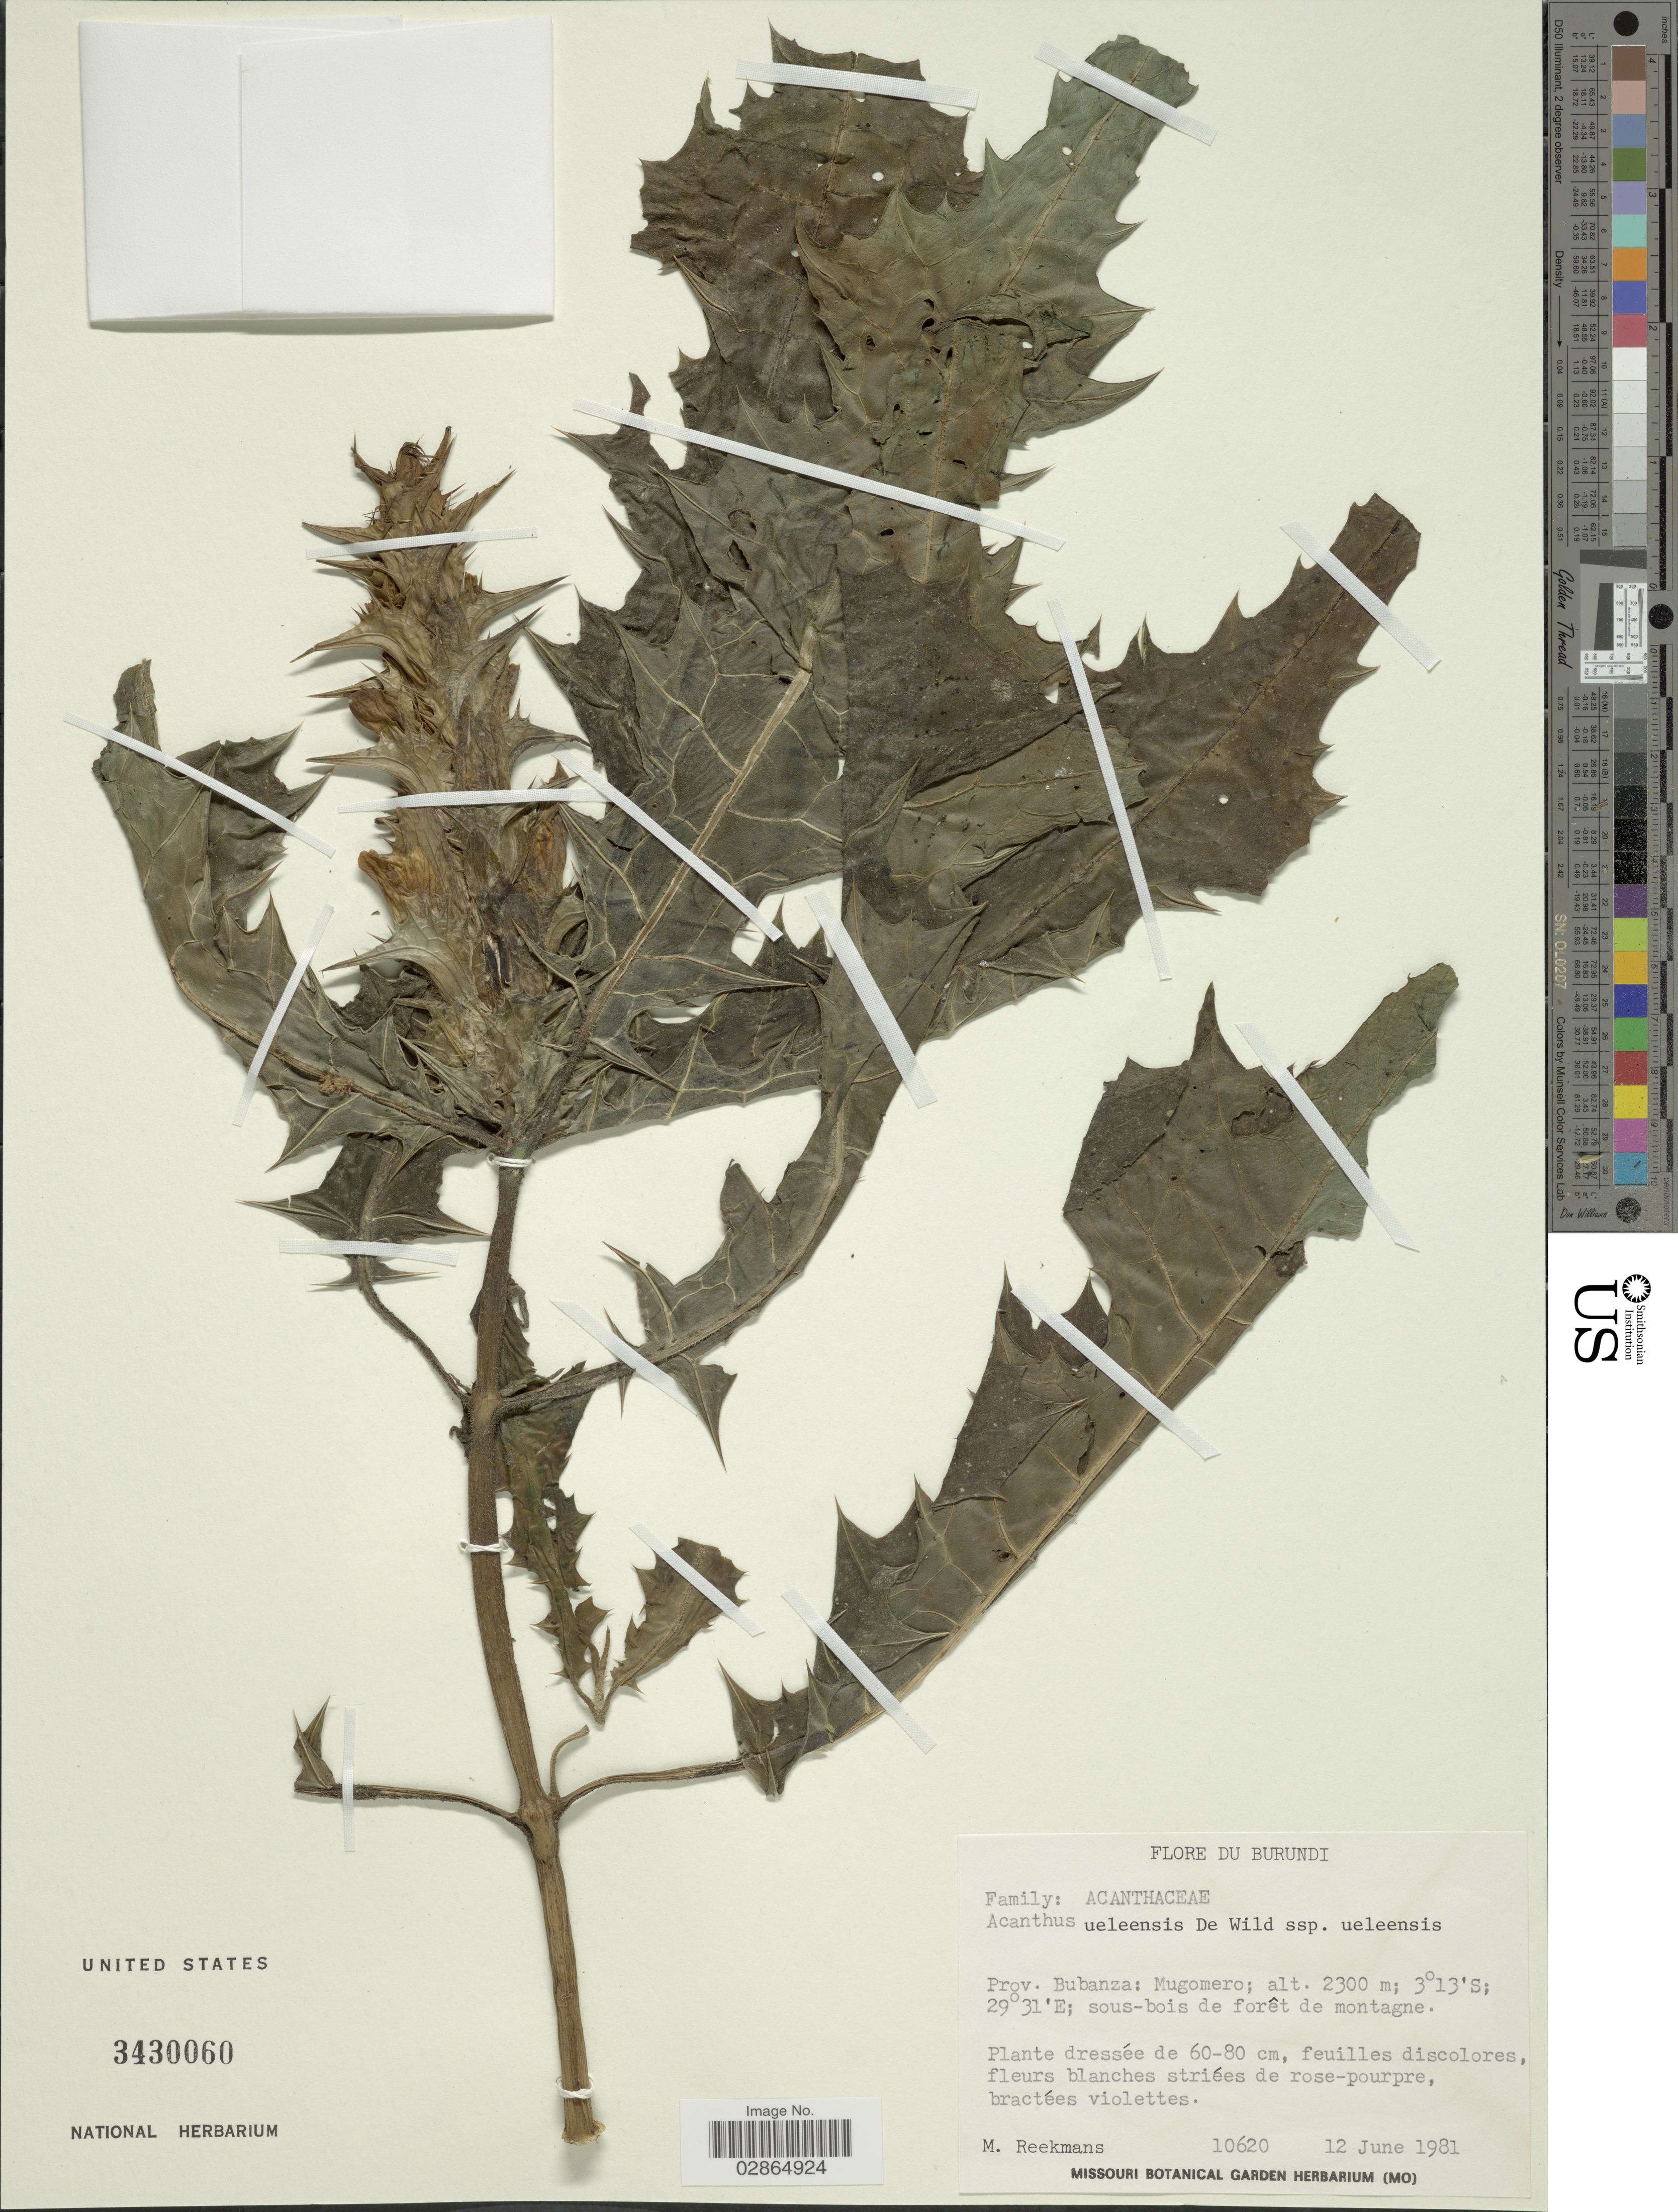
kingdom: Plantae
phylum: Tracheophyta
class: Magnoliopsida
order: Lamiales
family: Acanthaceae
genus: Acanthus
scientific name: Acanthus ueleensis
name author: De Wild.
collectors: M. Reekmans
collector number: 10620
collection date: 1981-06-12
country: Burundi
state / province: Bubanza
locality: Prov. Bubanza: Mugomero.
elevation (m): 2300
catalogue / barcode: US 3430060